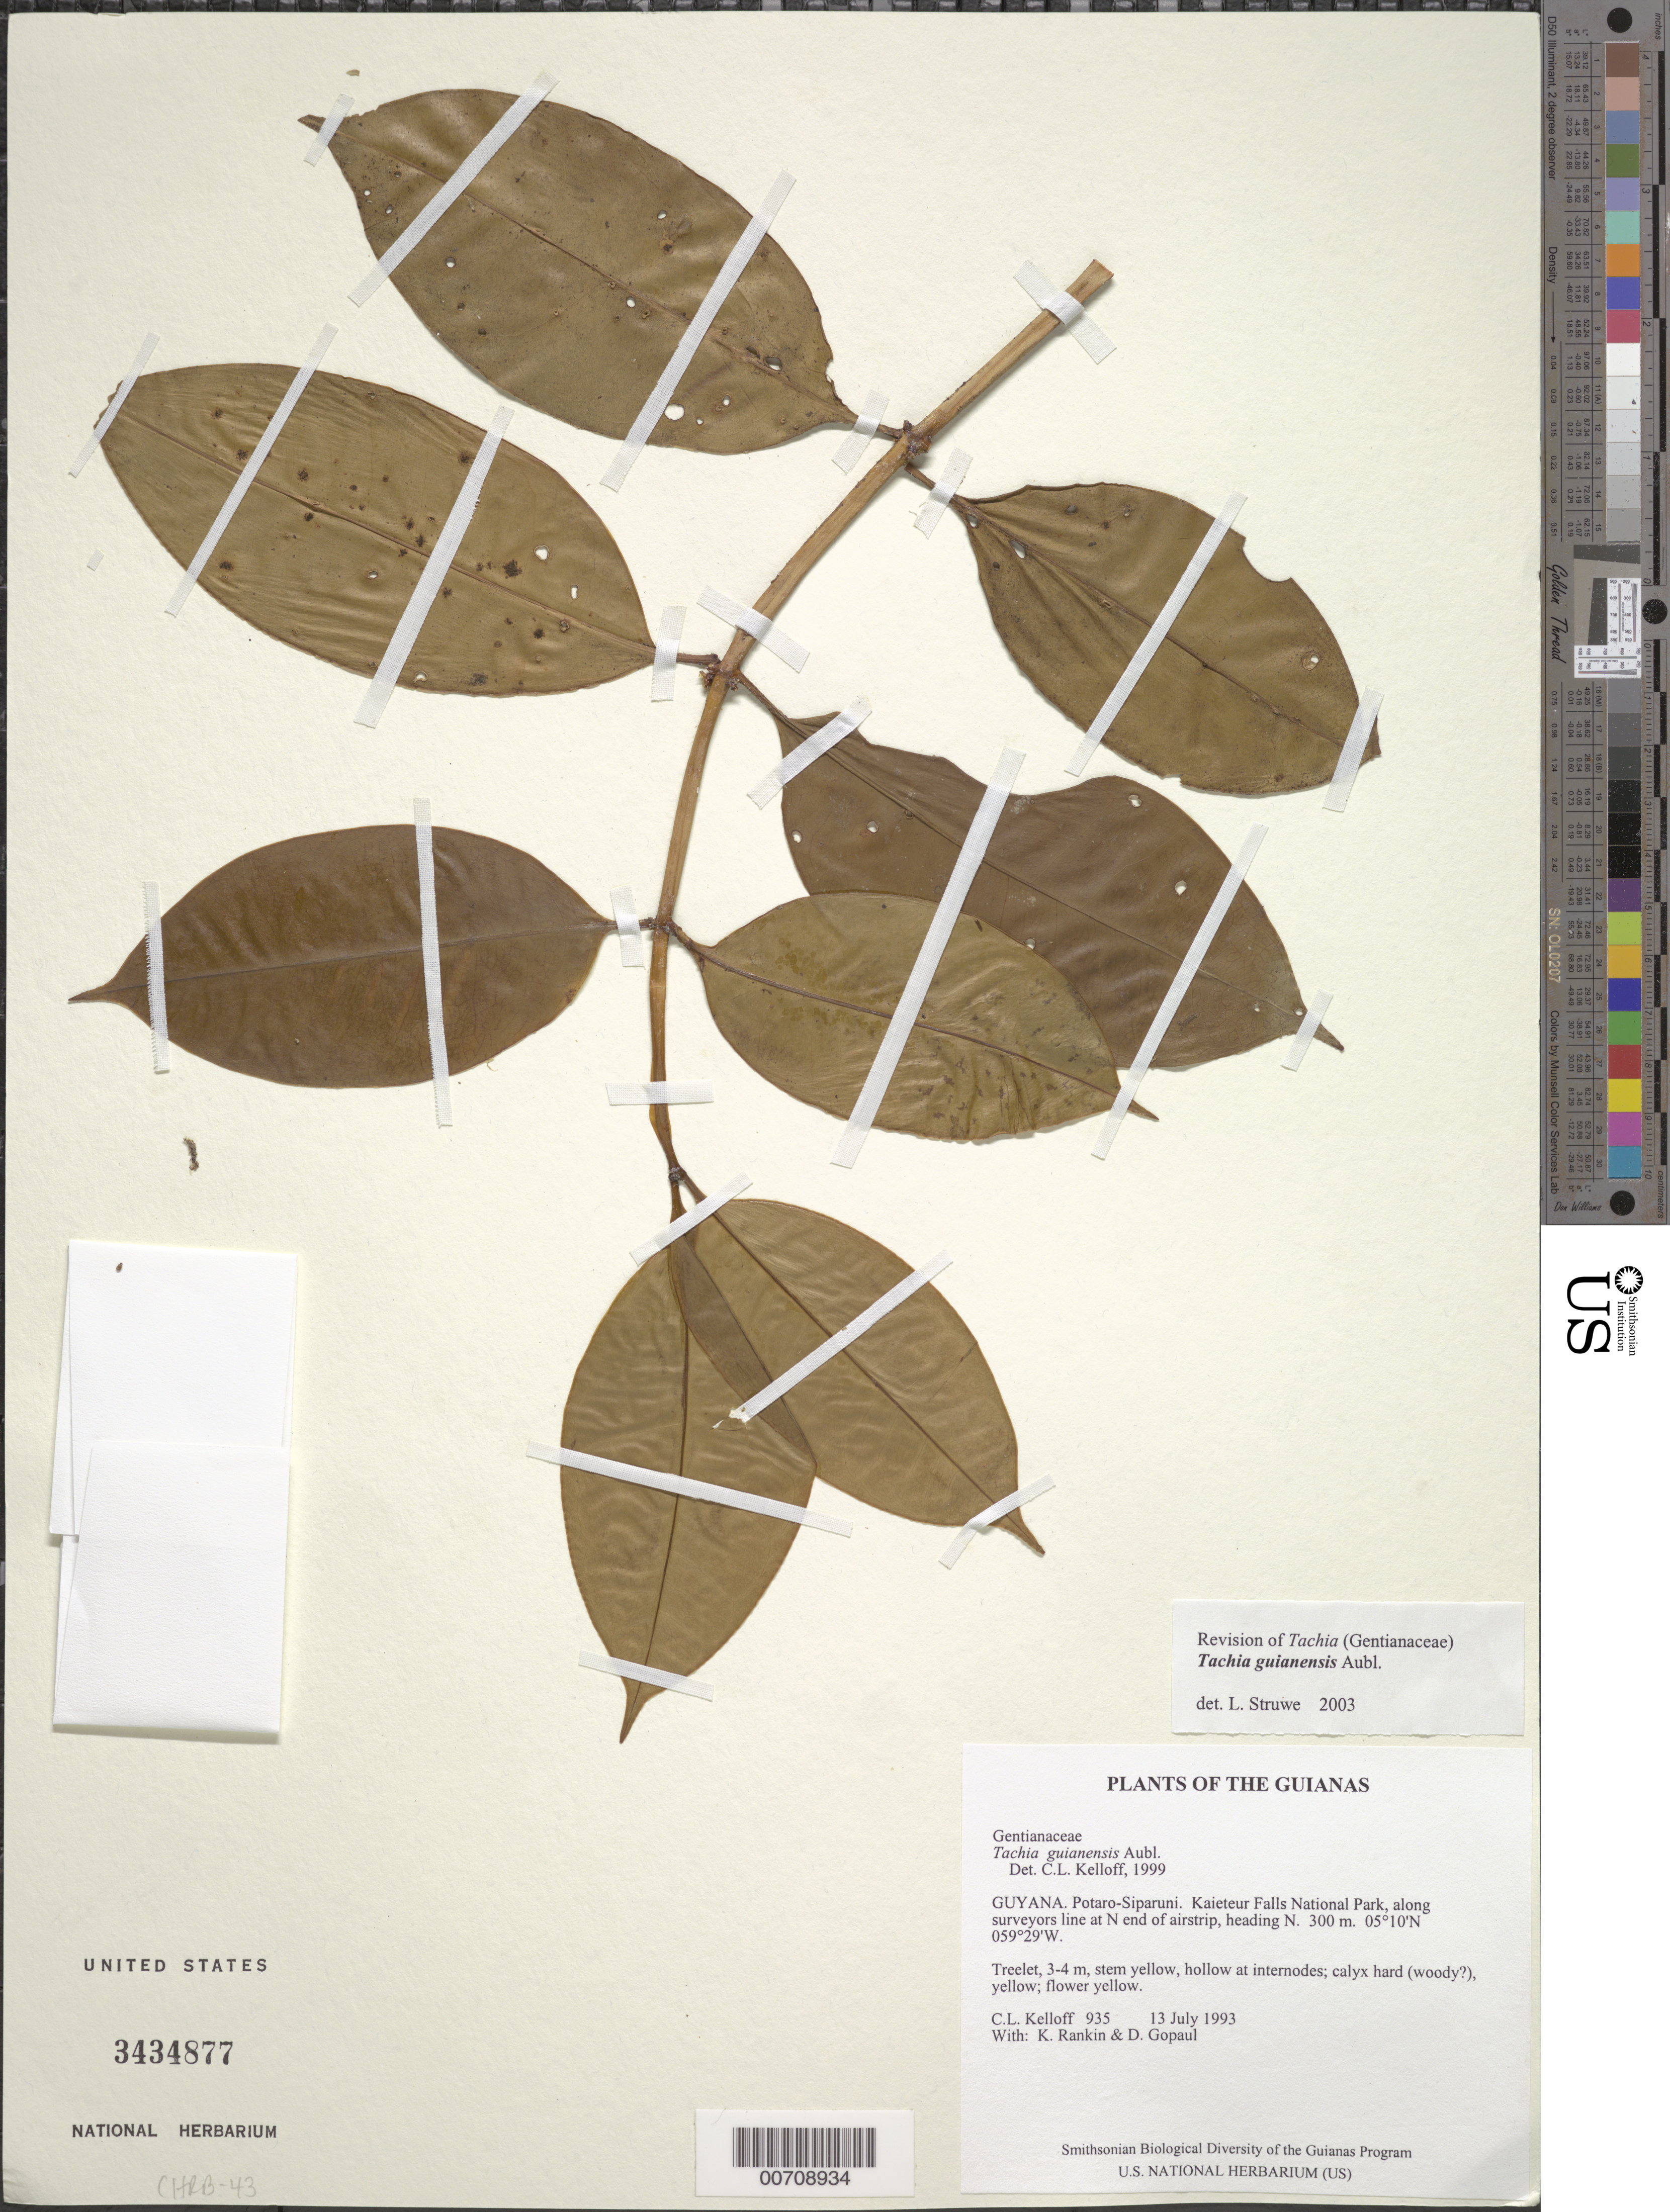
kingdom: Plantae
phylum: Tracheophyta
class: Magnoliopsida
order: Gentianales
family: Gentianaceae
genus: Tachia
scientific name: Tachia guianensis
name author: Aubl.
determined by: Kelloff, Carol L., (US), Smithsonian Institution - National Museum of Natural History (UNITED STATES)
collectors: C. L. Kelloff, K. Rankin & D. Gopaul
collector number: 935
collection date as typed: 13 July 1993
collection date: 1993-07-13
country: Guyana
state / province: Potaro-Siparuni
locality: Kaieteur Falls National Park, along surveyors line at N end of airstrip, heading N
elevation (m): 300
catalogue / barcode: US 3434877